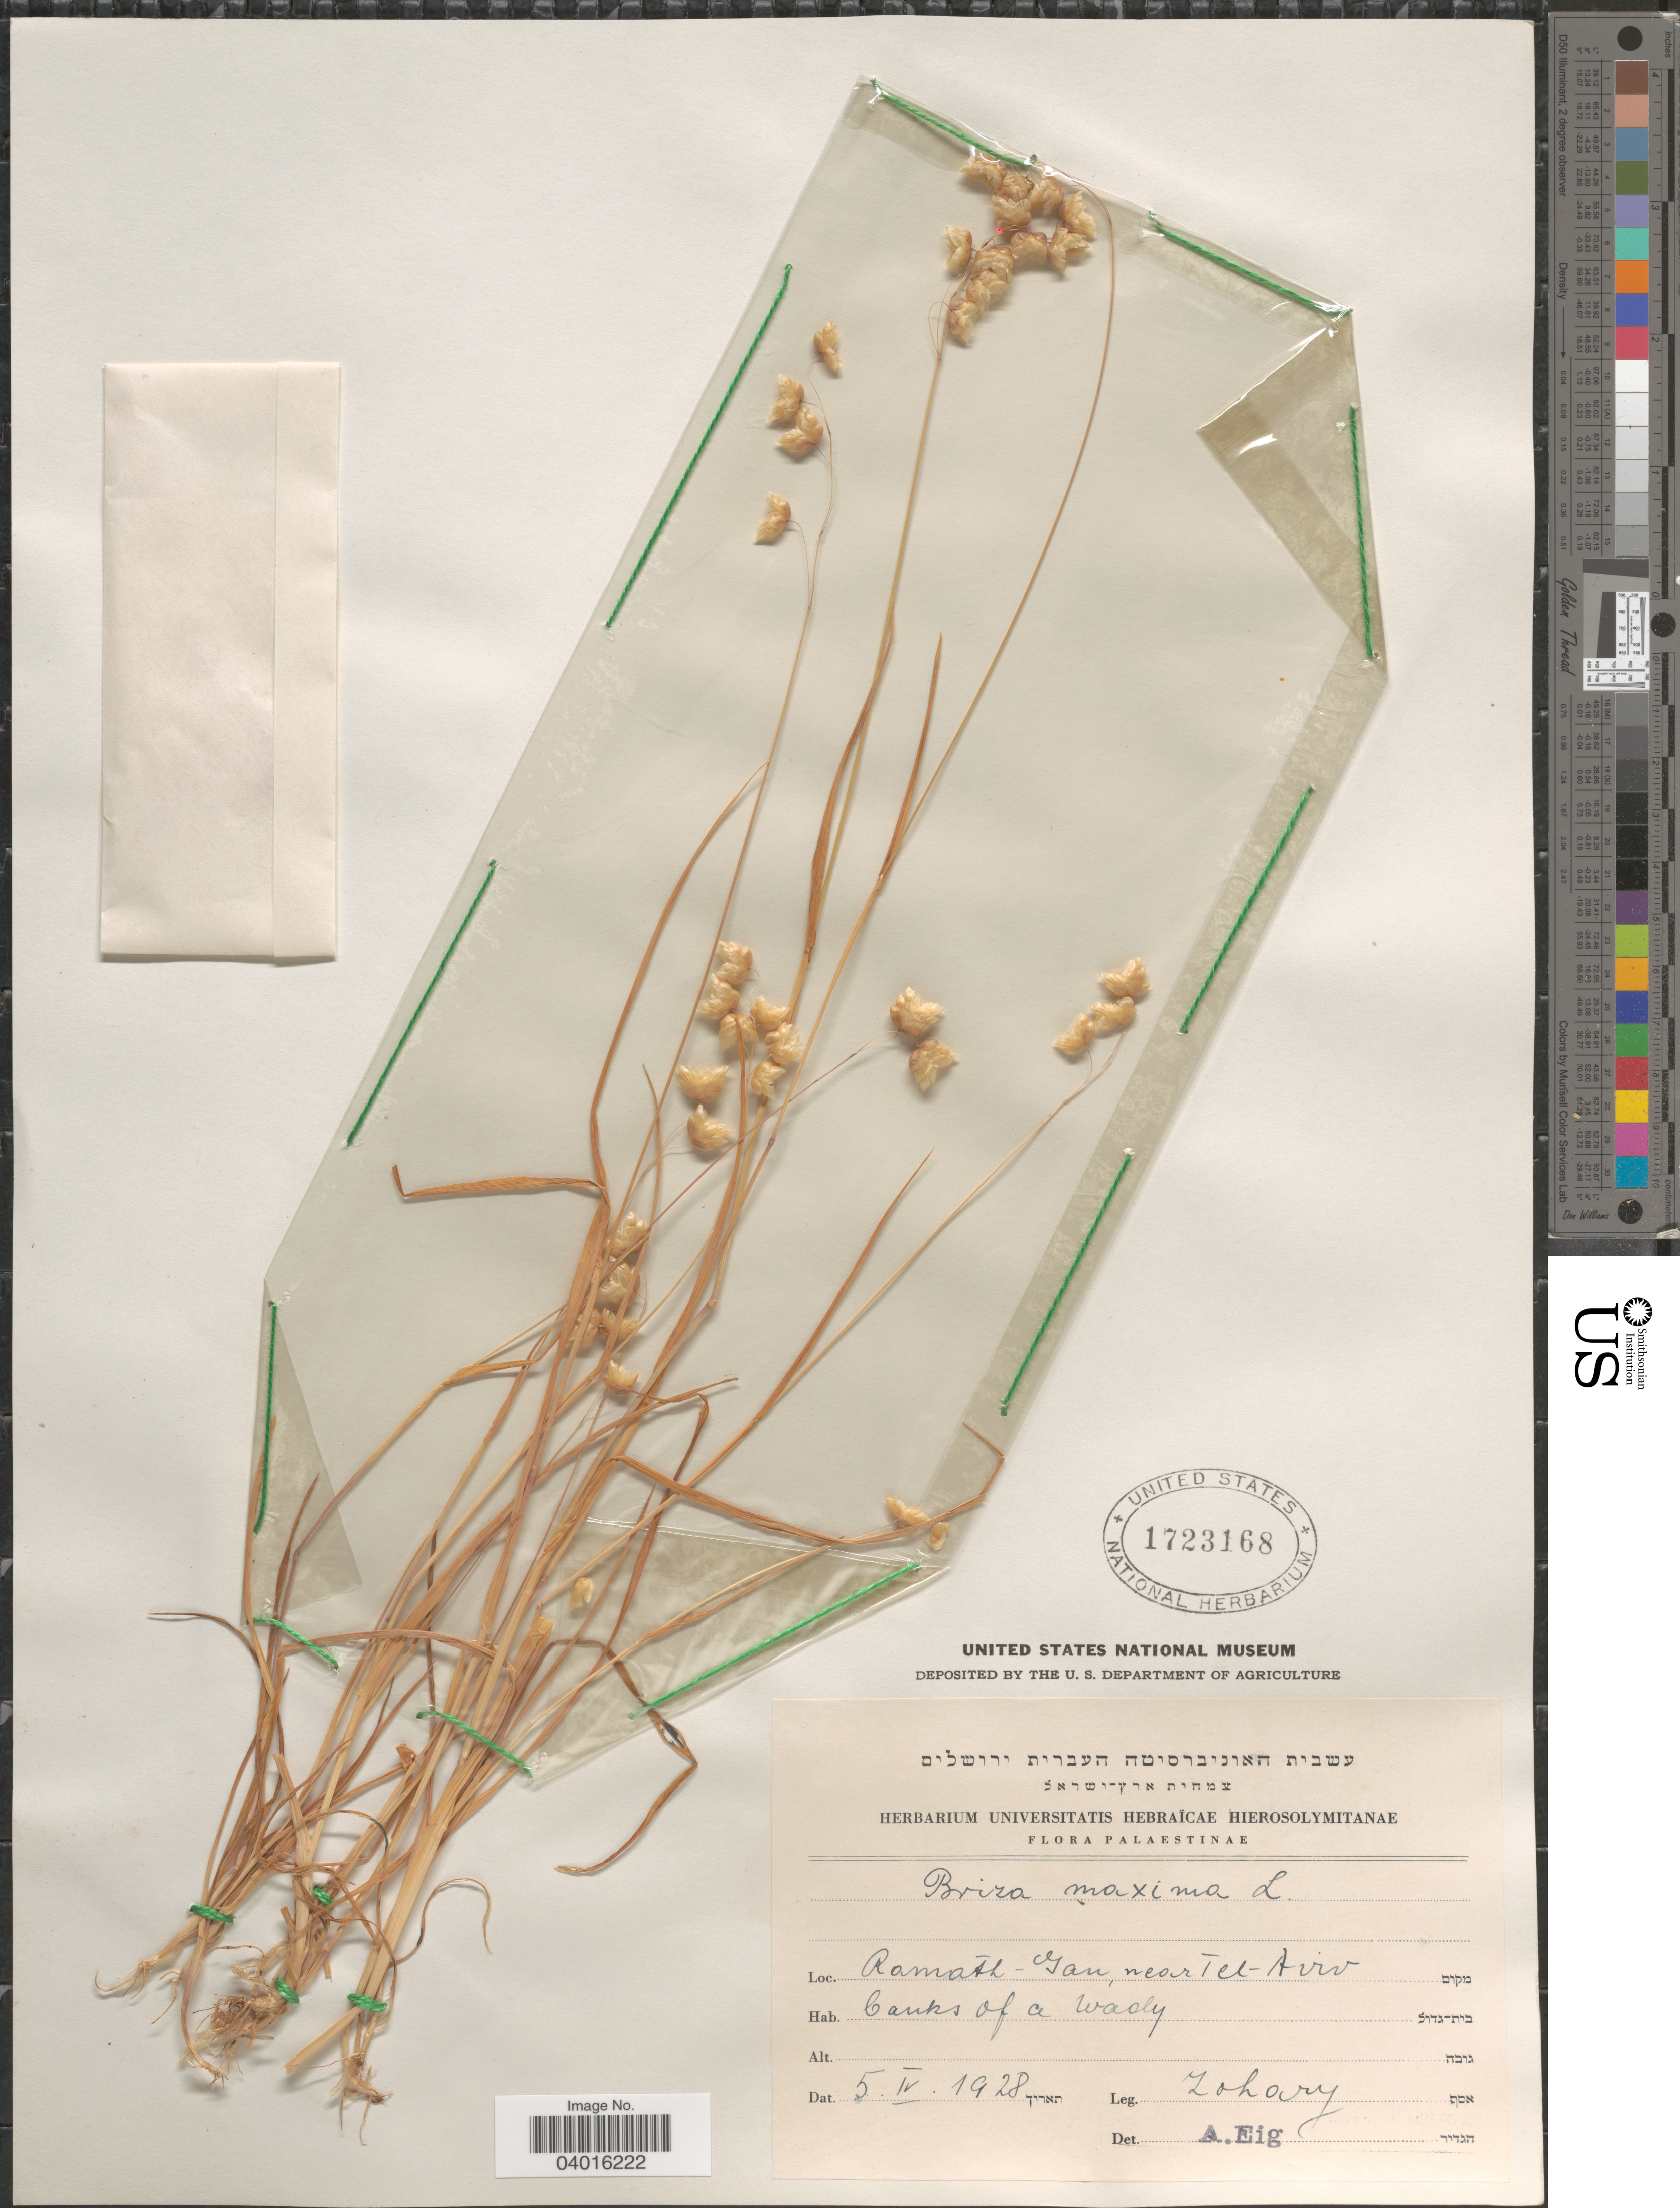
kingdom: Plantae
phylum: Tracheophyta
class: Liliopsida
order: Poales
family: Poaceae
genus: Briza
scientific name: Briza maxima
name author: L.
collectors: Zohary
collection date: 1928-04-05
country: Israel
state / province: Tel Aviv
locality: Palaestinae. Ramath - Gan, near Tel-Aviv.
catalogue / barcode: US 1723168